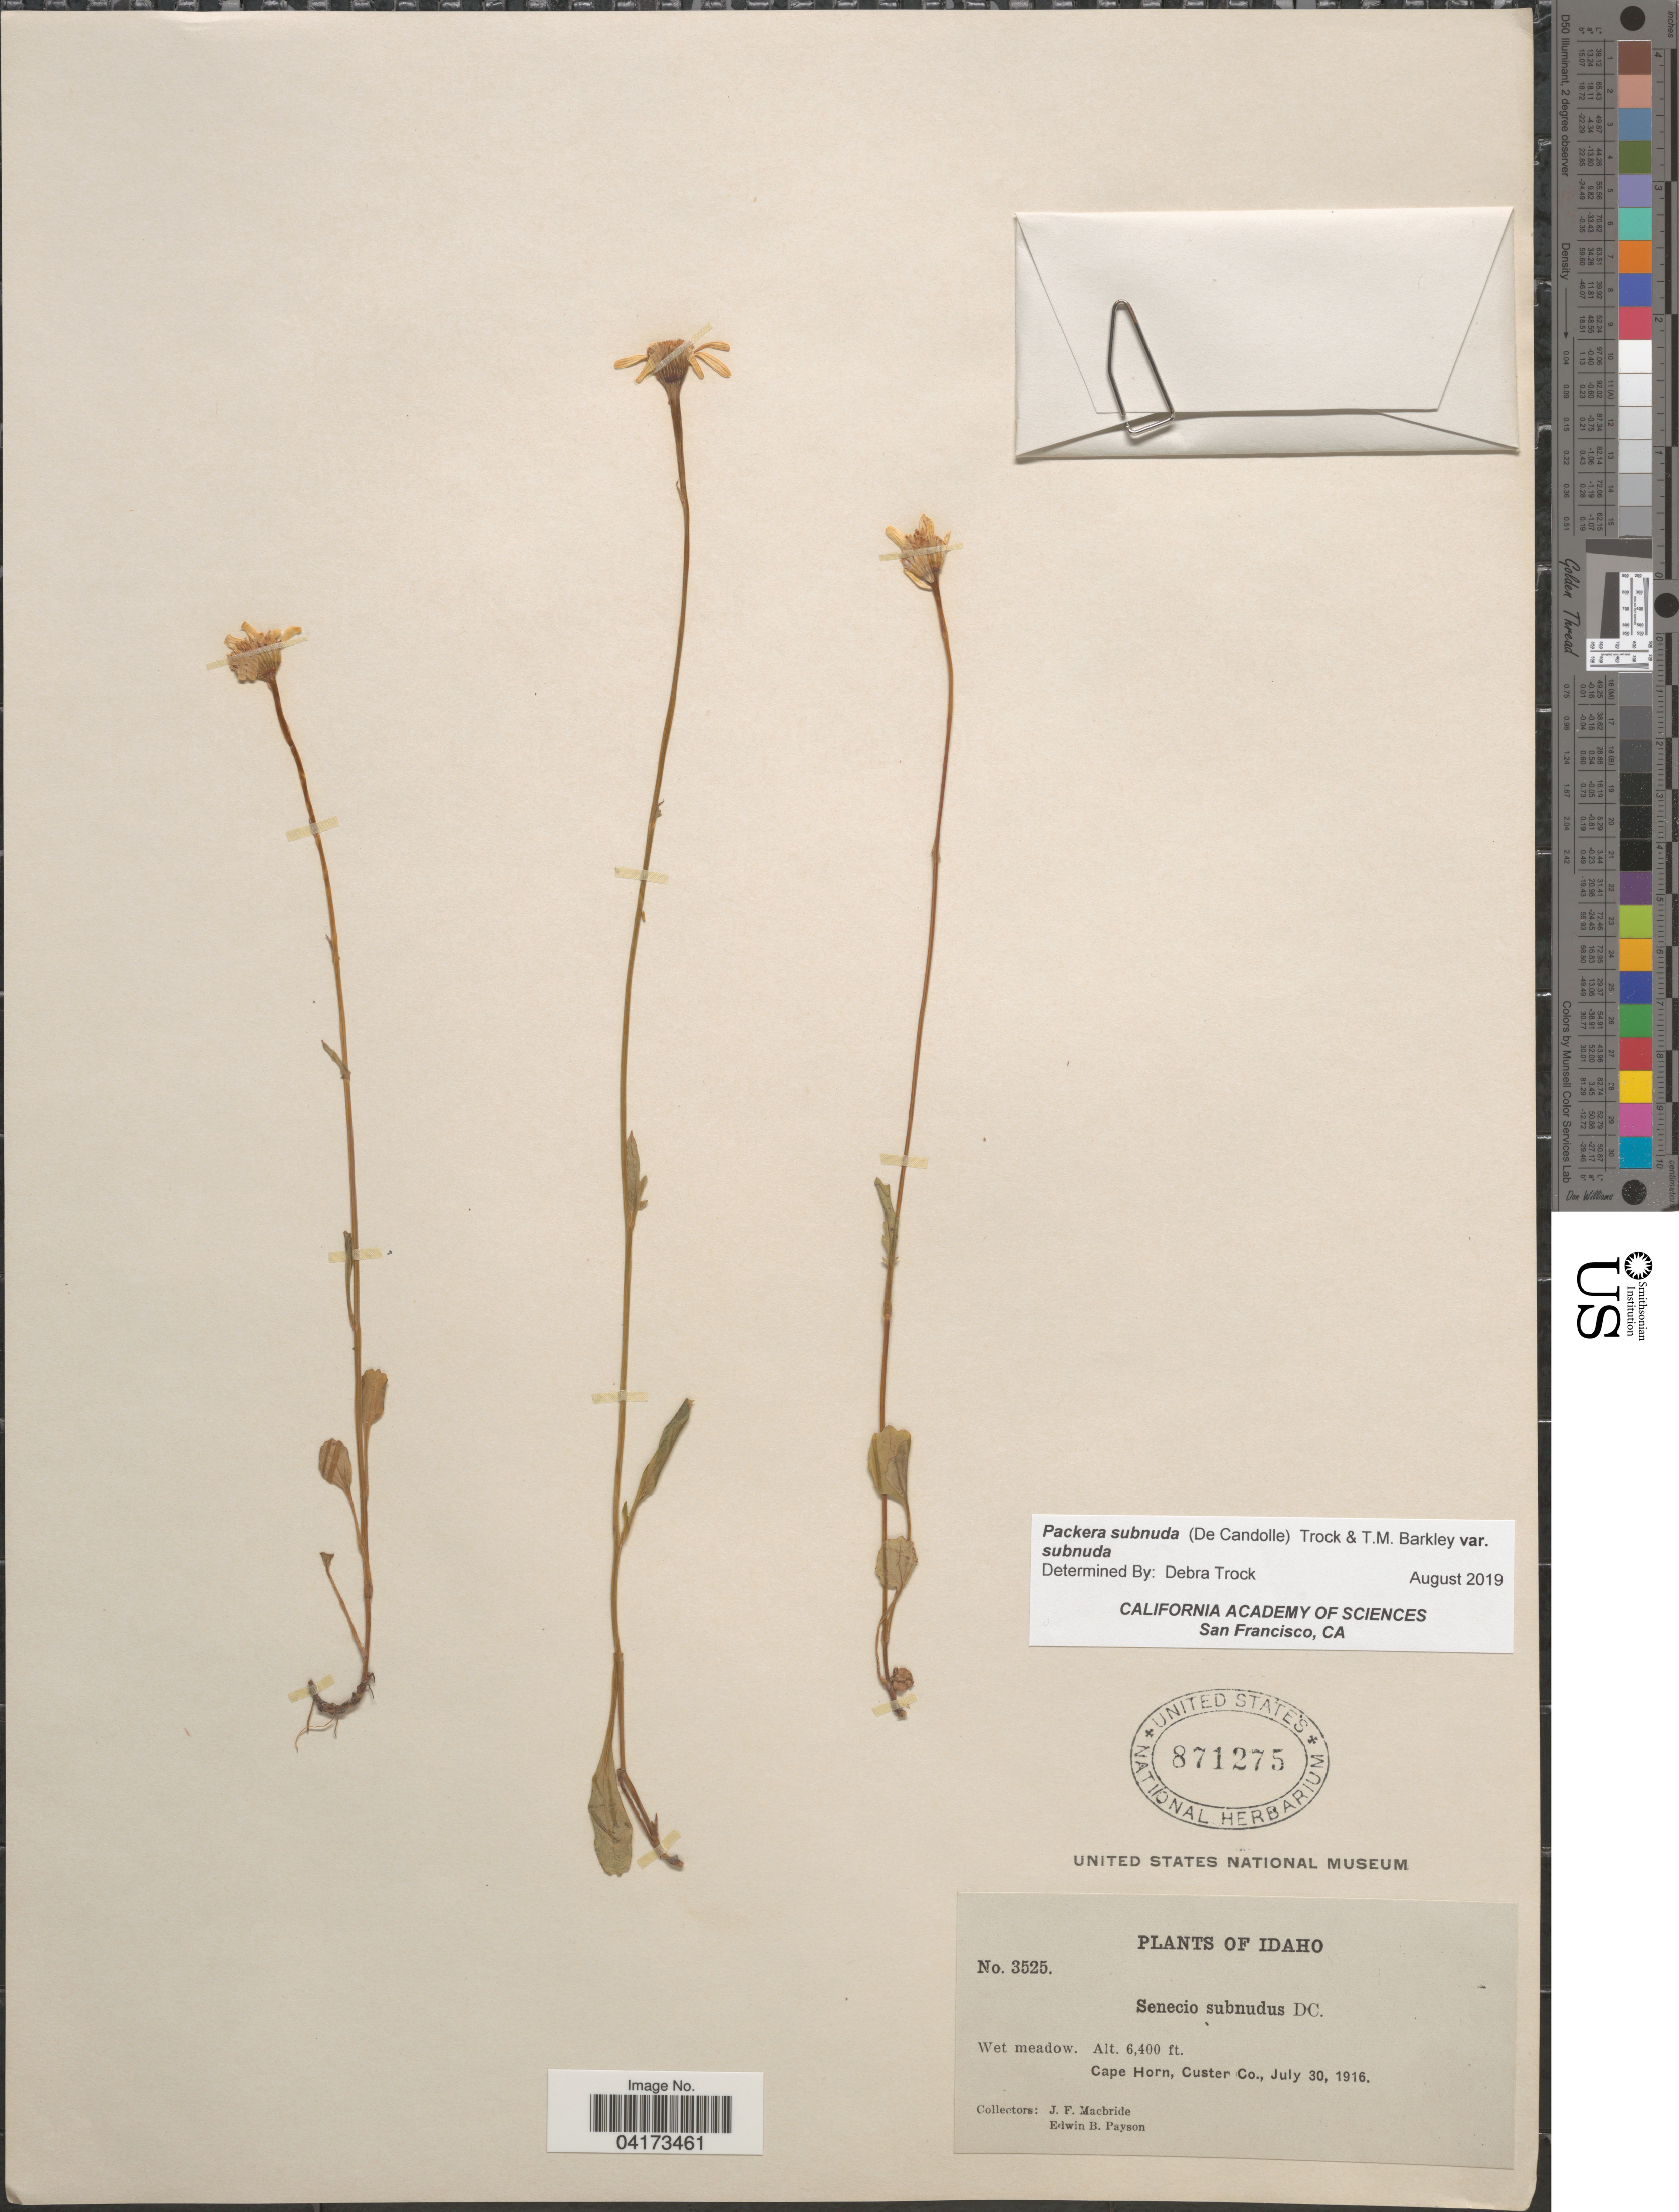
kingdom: Plantae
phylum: Tracheophyta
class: Magnoliopsida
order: Asterales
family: Asteraceae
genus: Packera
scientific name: Packera subnuda var. subnuda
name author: (DC.) Trock & T.M. Barkley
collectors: J. F. Macbride & E. B. Payson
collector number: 3525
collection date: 1916-07-30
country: United States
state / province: Idaho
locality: Cape Horn, Custer Co.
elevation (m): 1951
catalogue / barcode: US 871275